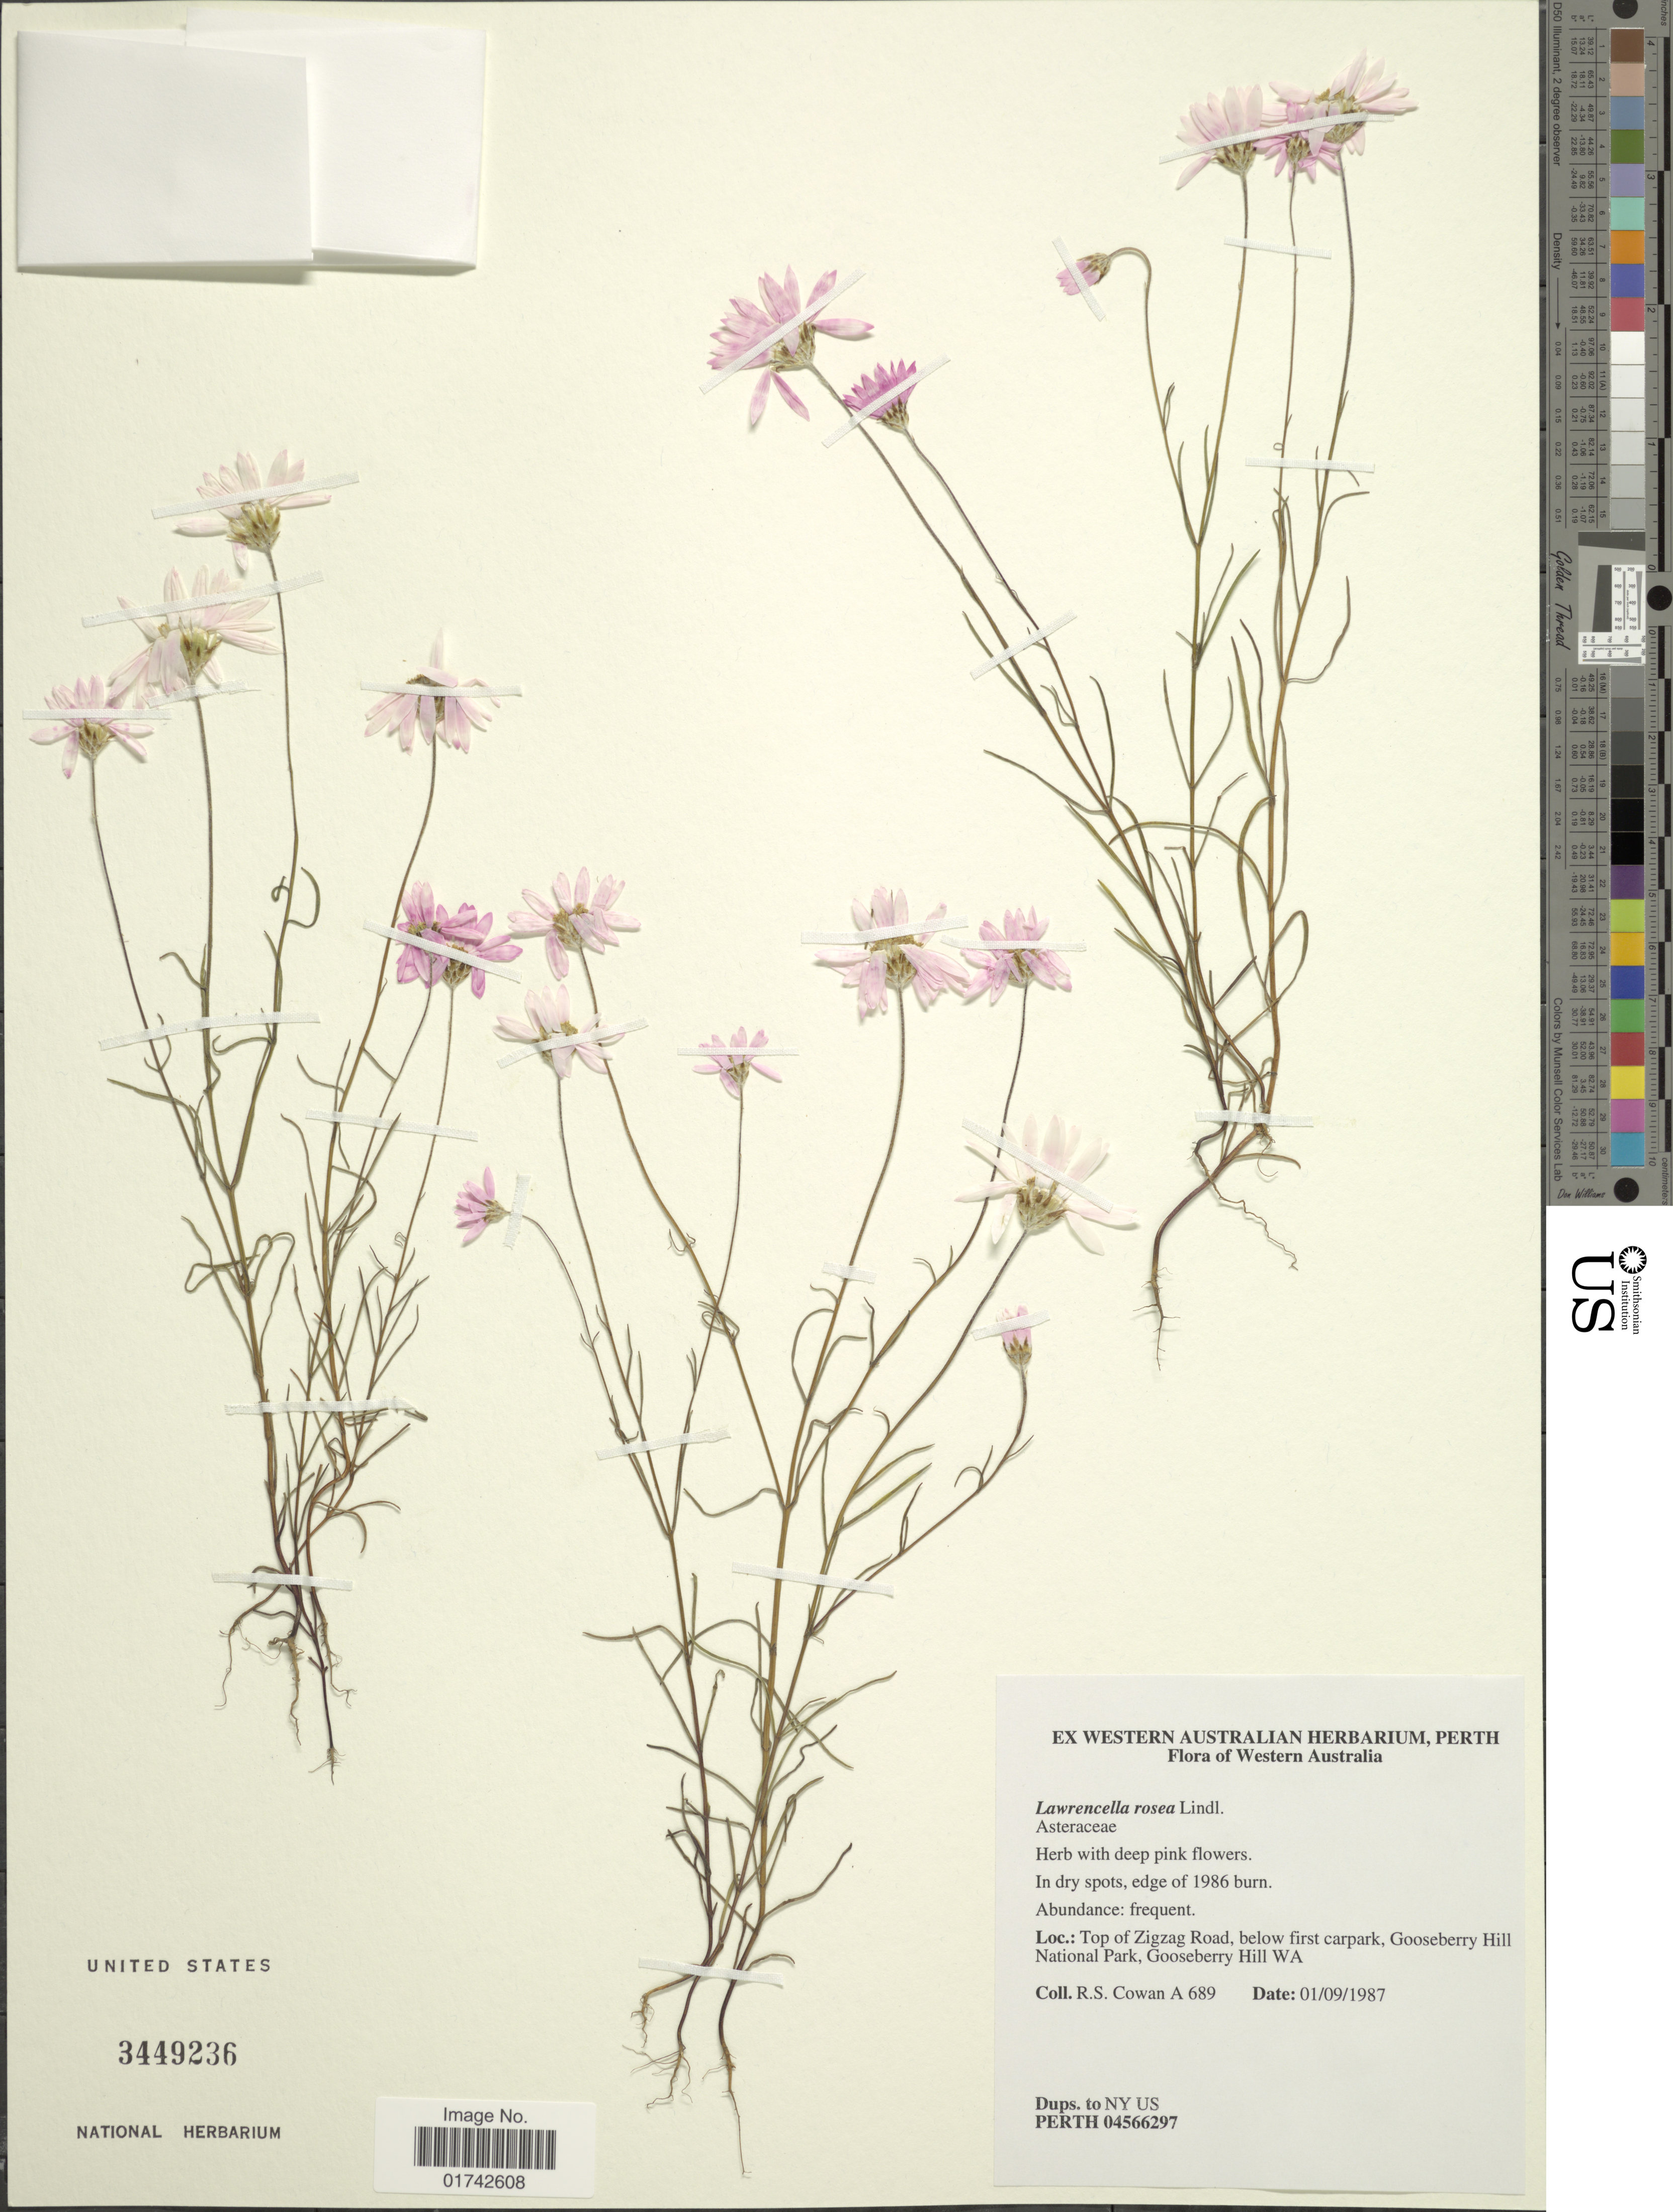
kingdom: Plantae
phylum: Tracheophyta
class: Magnoliopsida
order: Asterales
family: Asteraceae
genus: Helichrysum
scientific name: Helichrysum roseum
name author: Less.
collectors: R. S. Cowan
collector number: A 689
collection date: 1987-09-01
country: Australia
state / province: Western Australia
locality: Top of Zigzag Road, below first carpark, Gooseberry Hill National Park, Gooseberry Hill, WA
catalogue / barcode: US 3449236